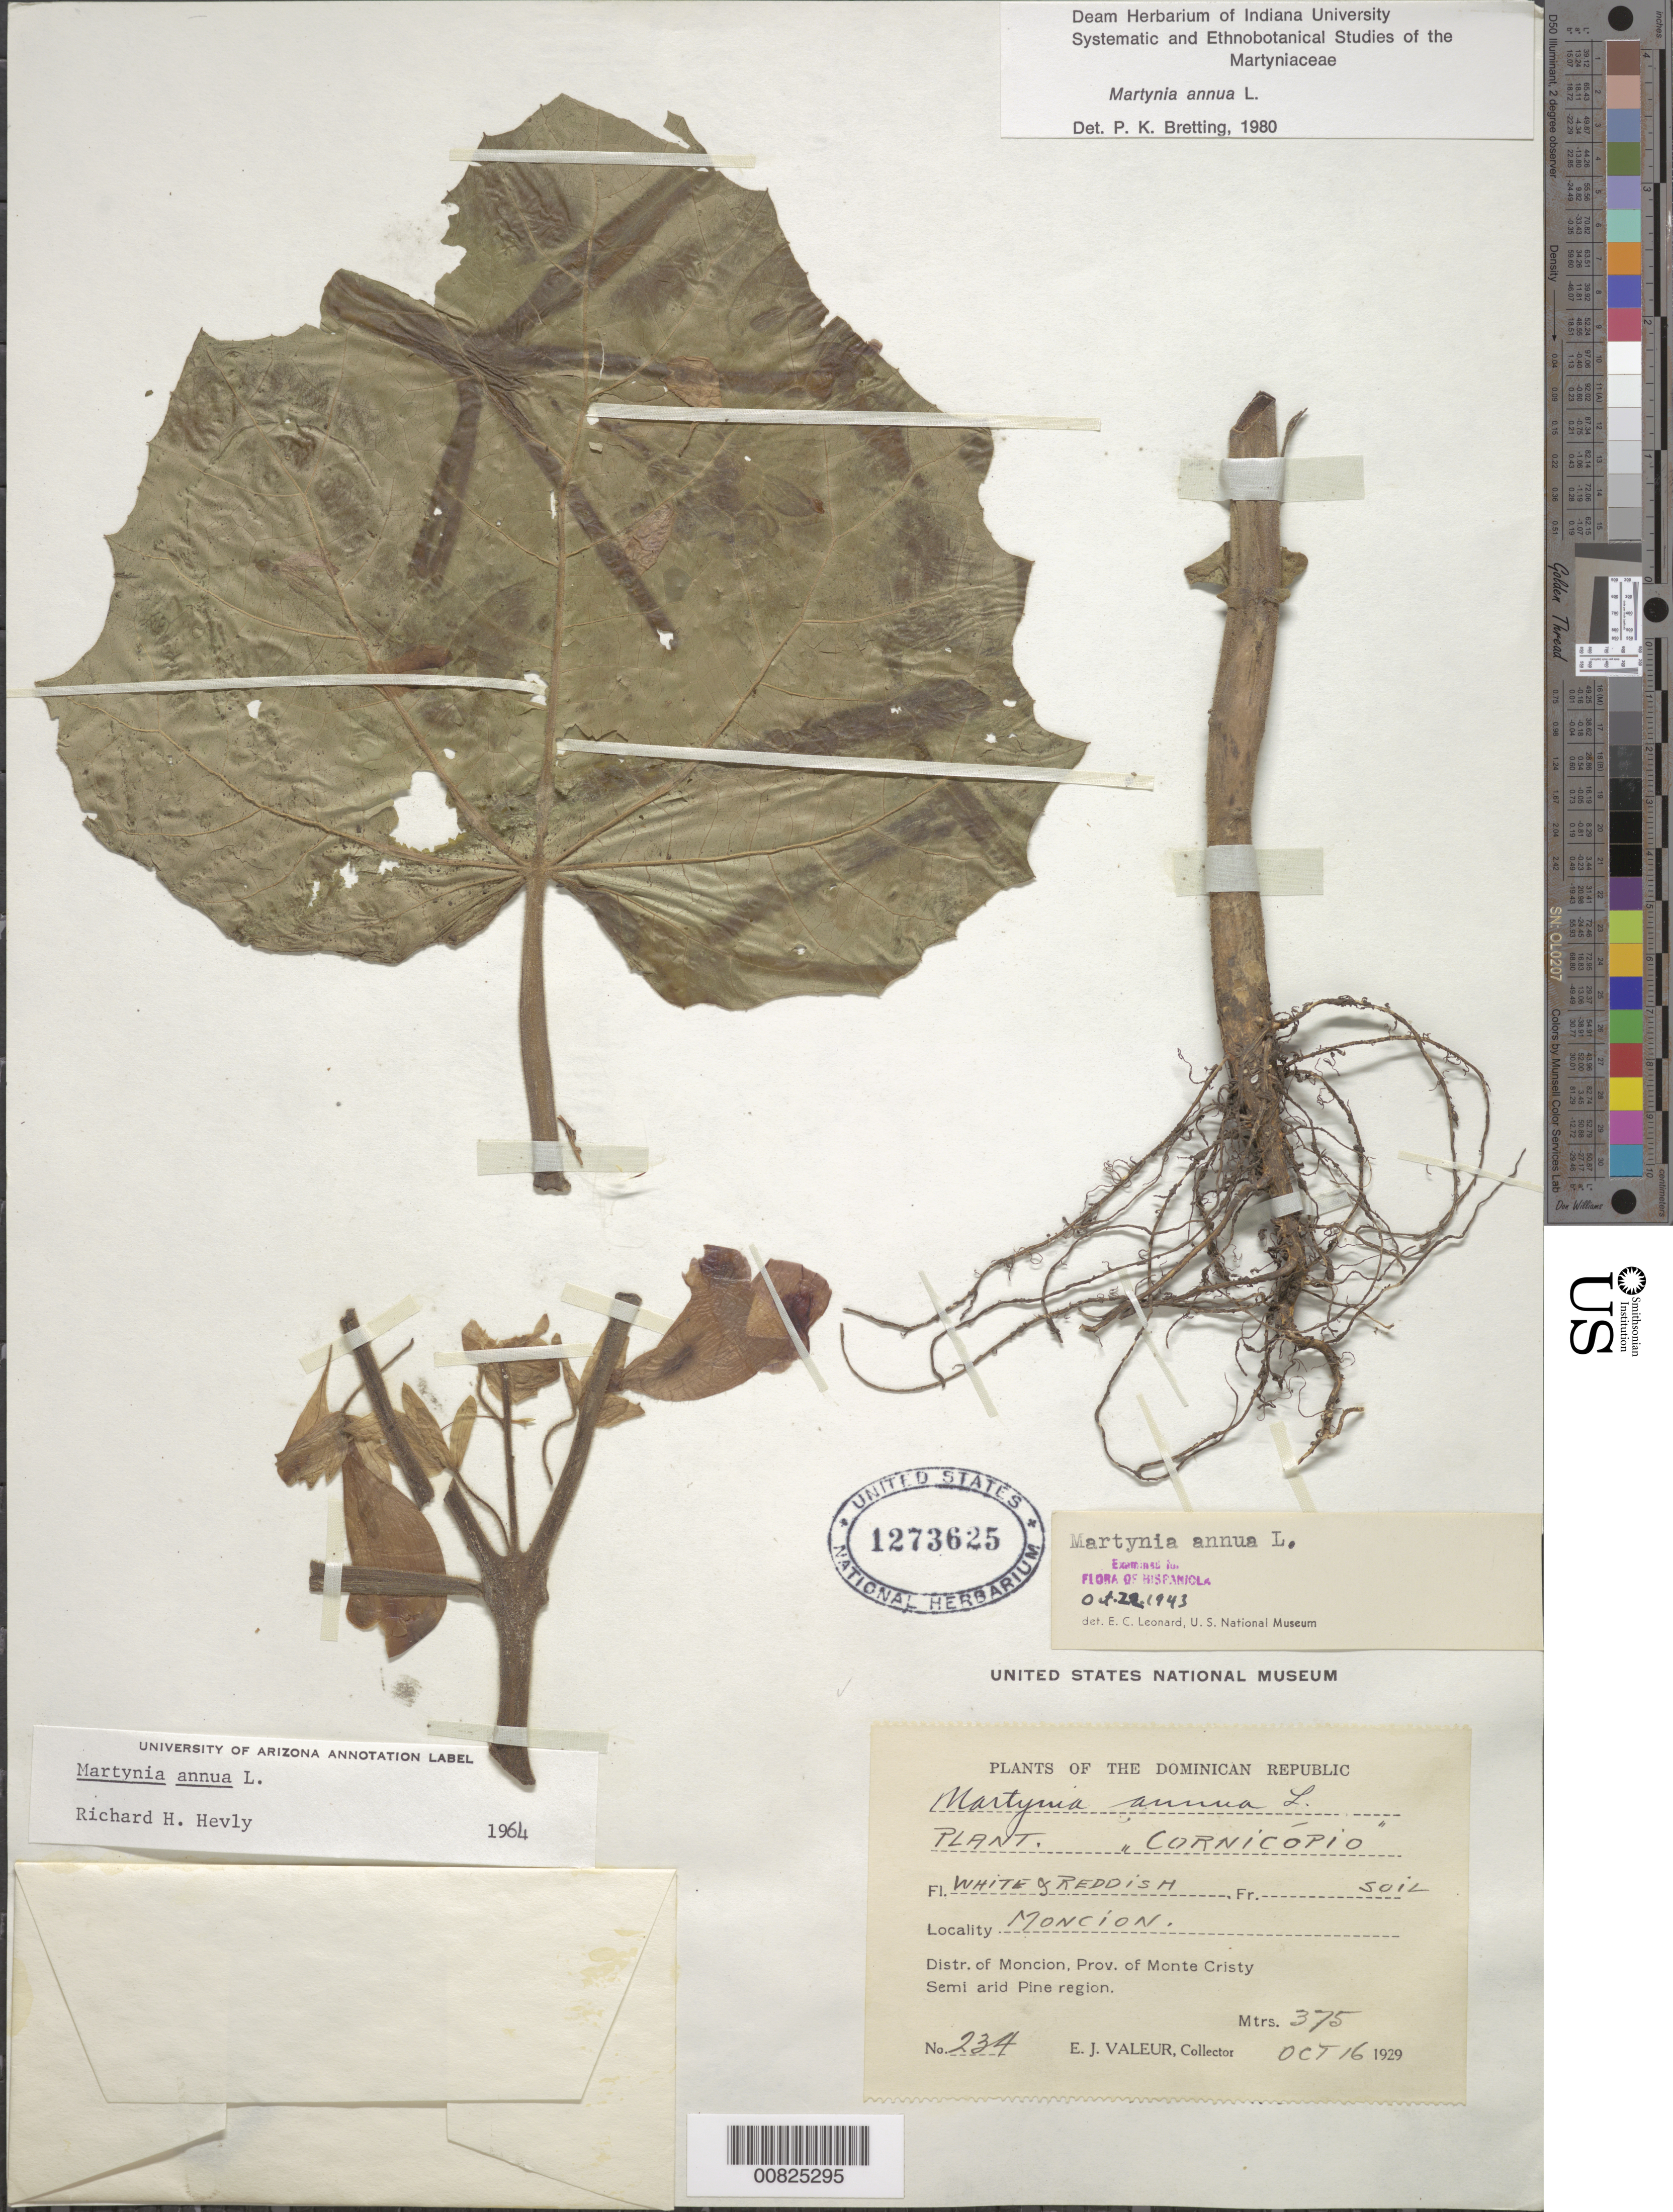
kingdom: Plantae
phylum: Tracheophyta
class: Magnoliopsida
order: Lamiales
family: Martyniaceae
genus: Martynia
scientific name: Martynia annua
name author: L.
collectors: E. Valeur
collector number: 234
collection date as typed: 16 Oct 1929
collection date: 1929-10-16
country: Dominican Republic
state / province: Monte Cristi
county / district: Monción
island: Hispaniola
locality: Moncion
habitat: Semi arid pine region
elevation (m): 375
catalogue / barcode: US 1273625